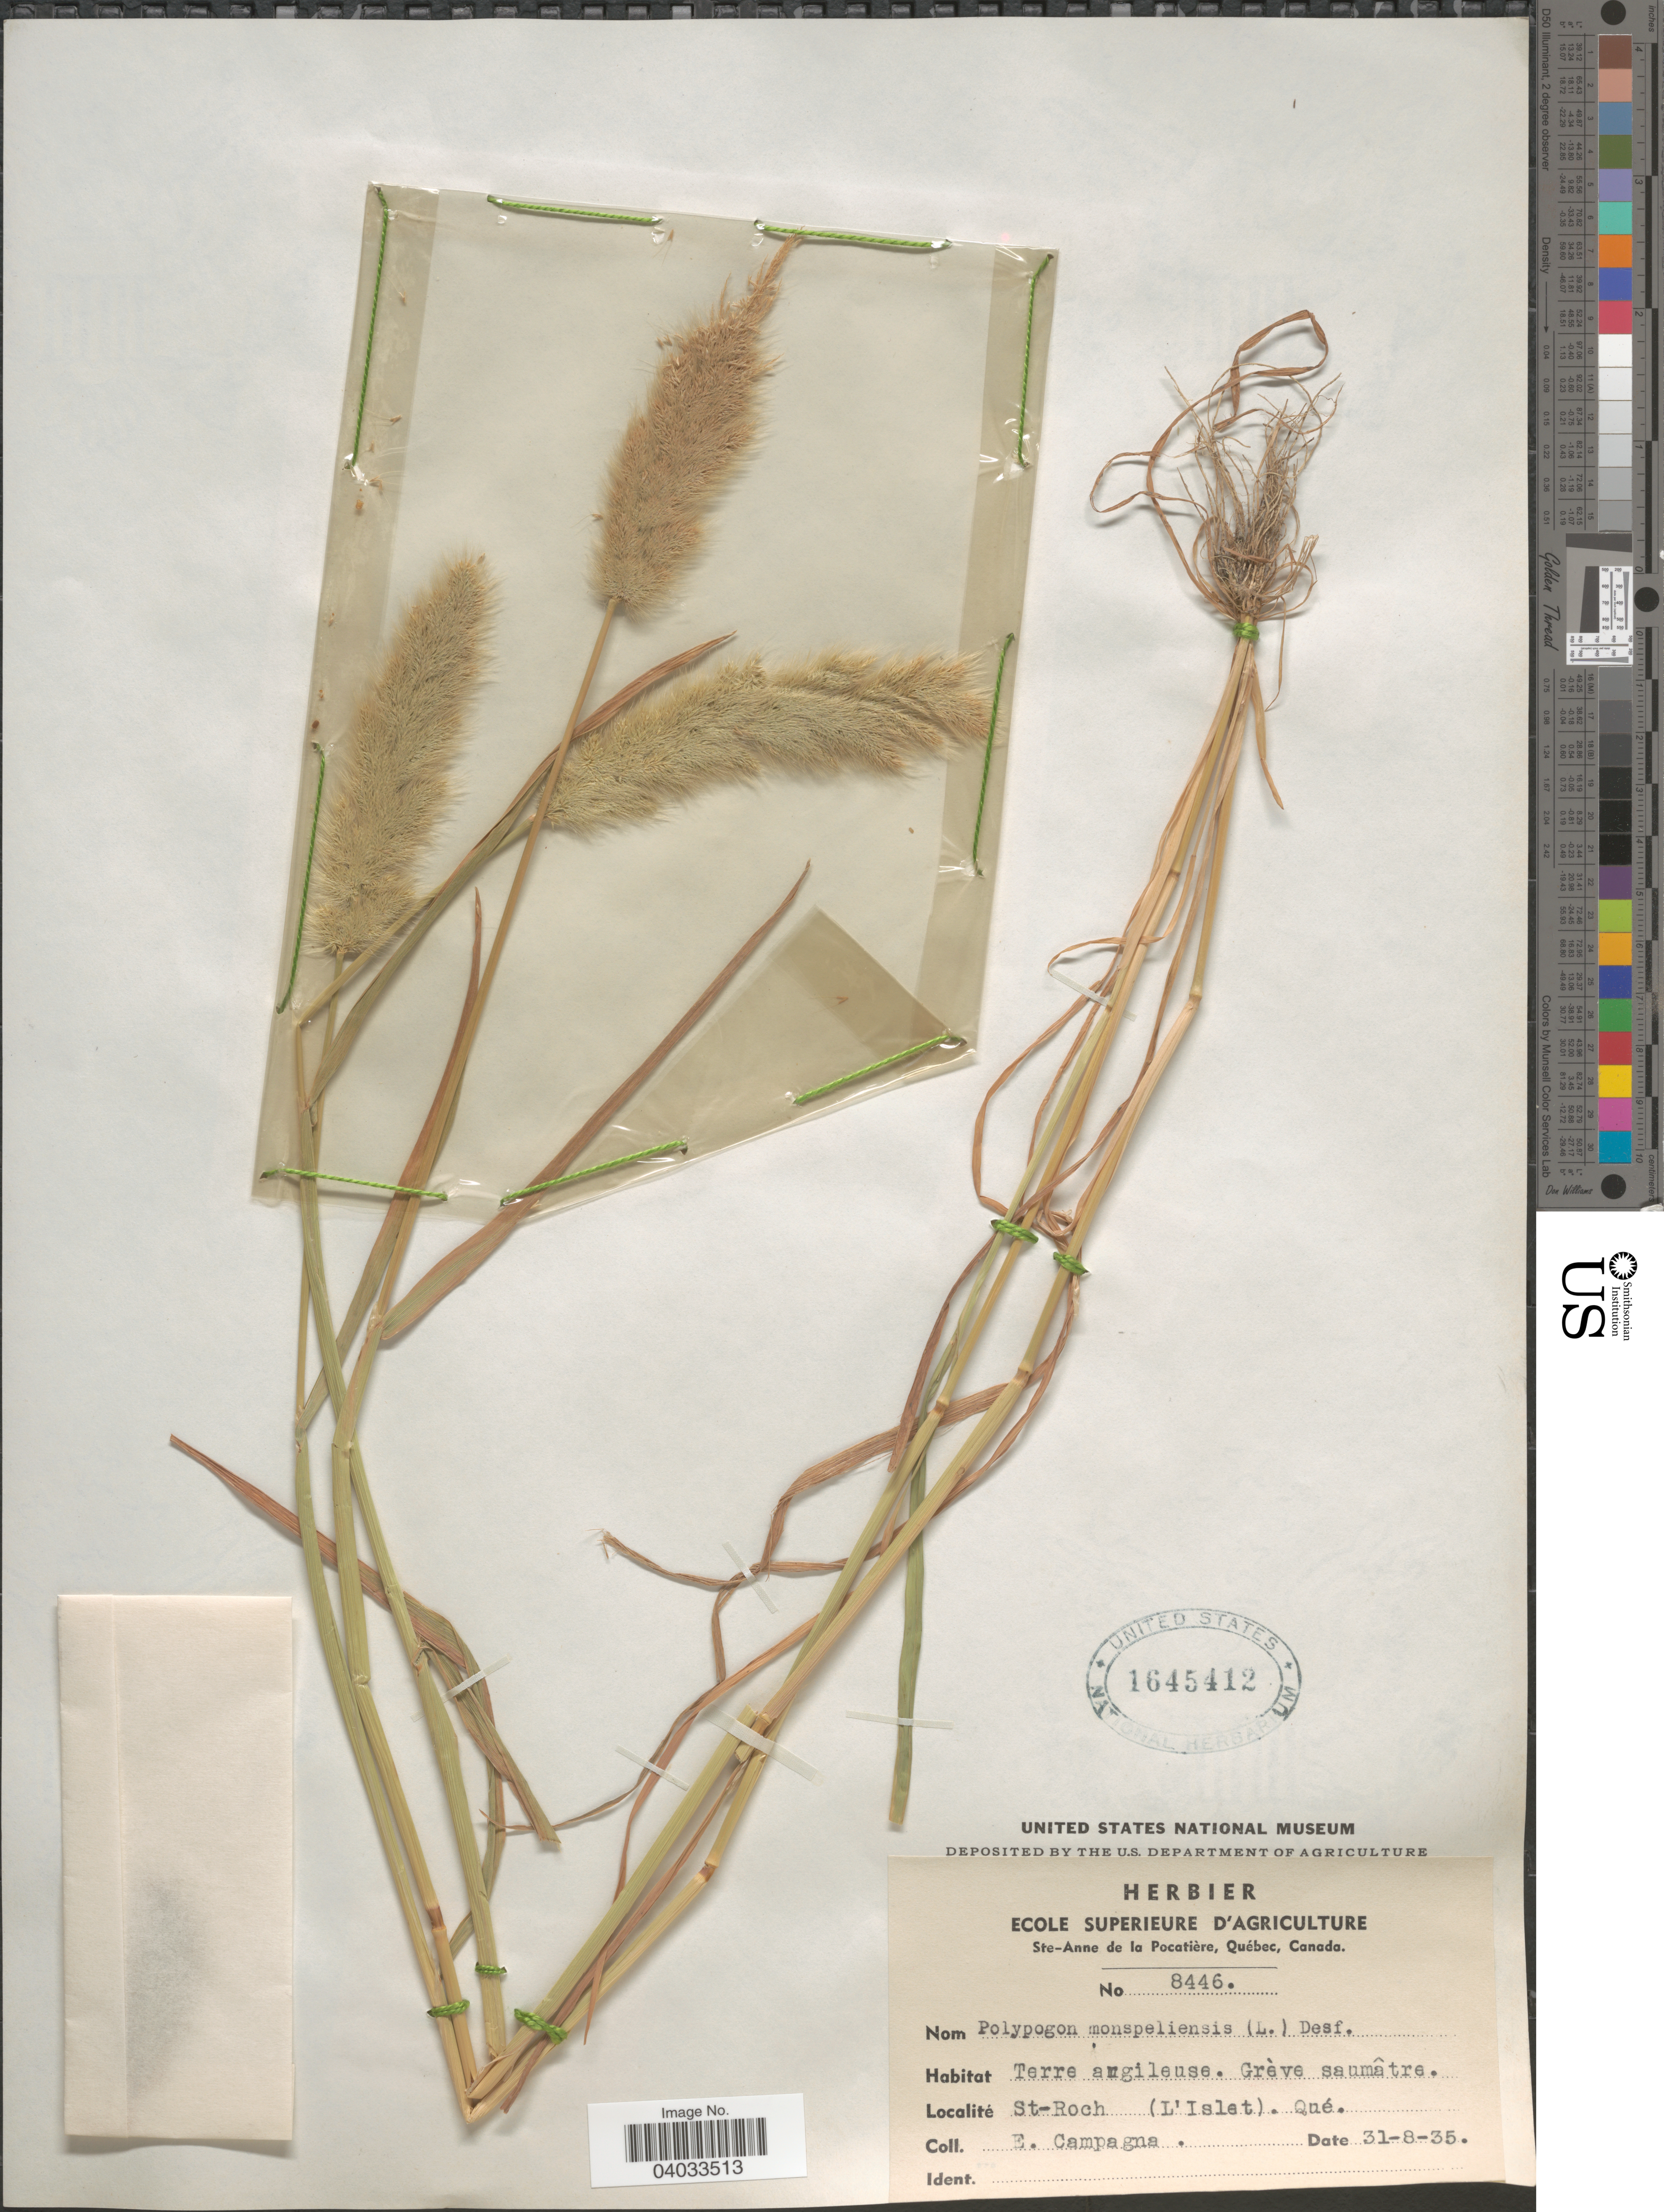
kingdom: Plantae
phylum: Tracheophyta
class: Liliopsida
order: Poales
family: Poaceae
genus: Polypogon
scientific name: Polypogon monspeliensis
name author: (L.) Desf.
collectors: E. Campagna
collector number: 8446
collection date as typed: Transcribed d/m/y: 31/8/35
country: Canada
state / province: Quebec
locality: St-Roch (L'Islet).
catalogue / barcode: US 1645412